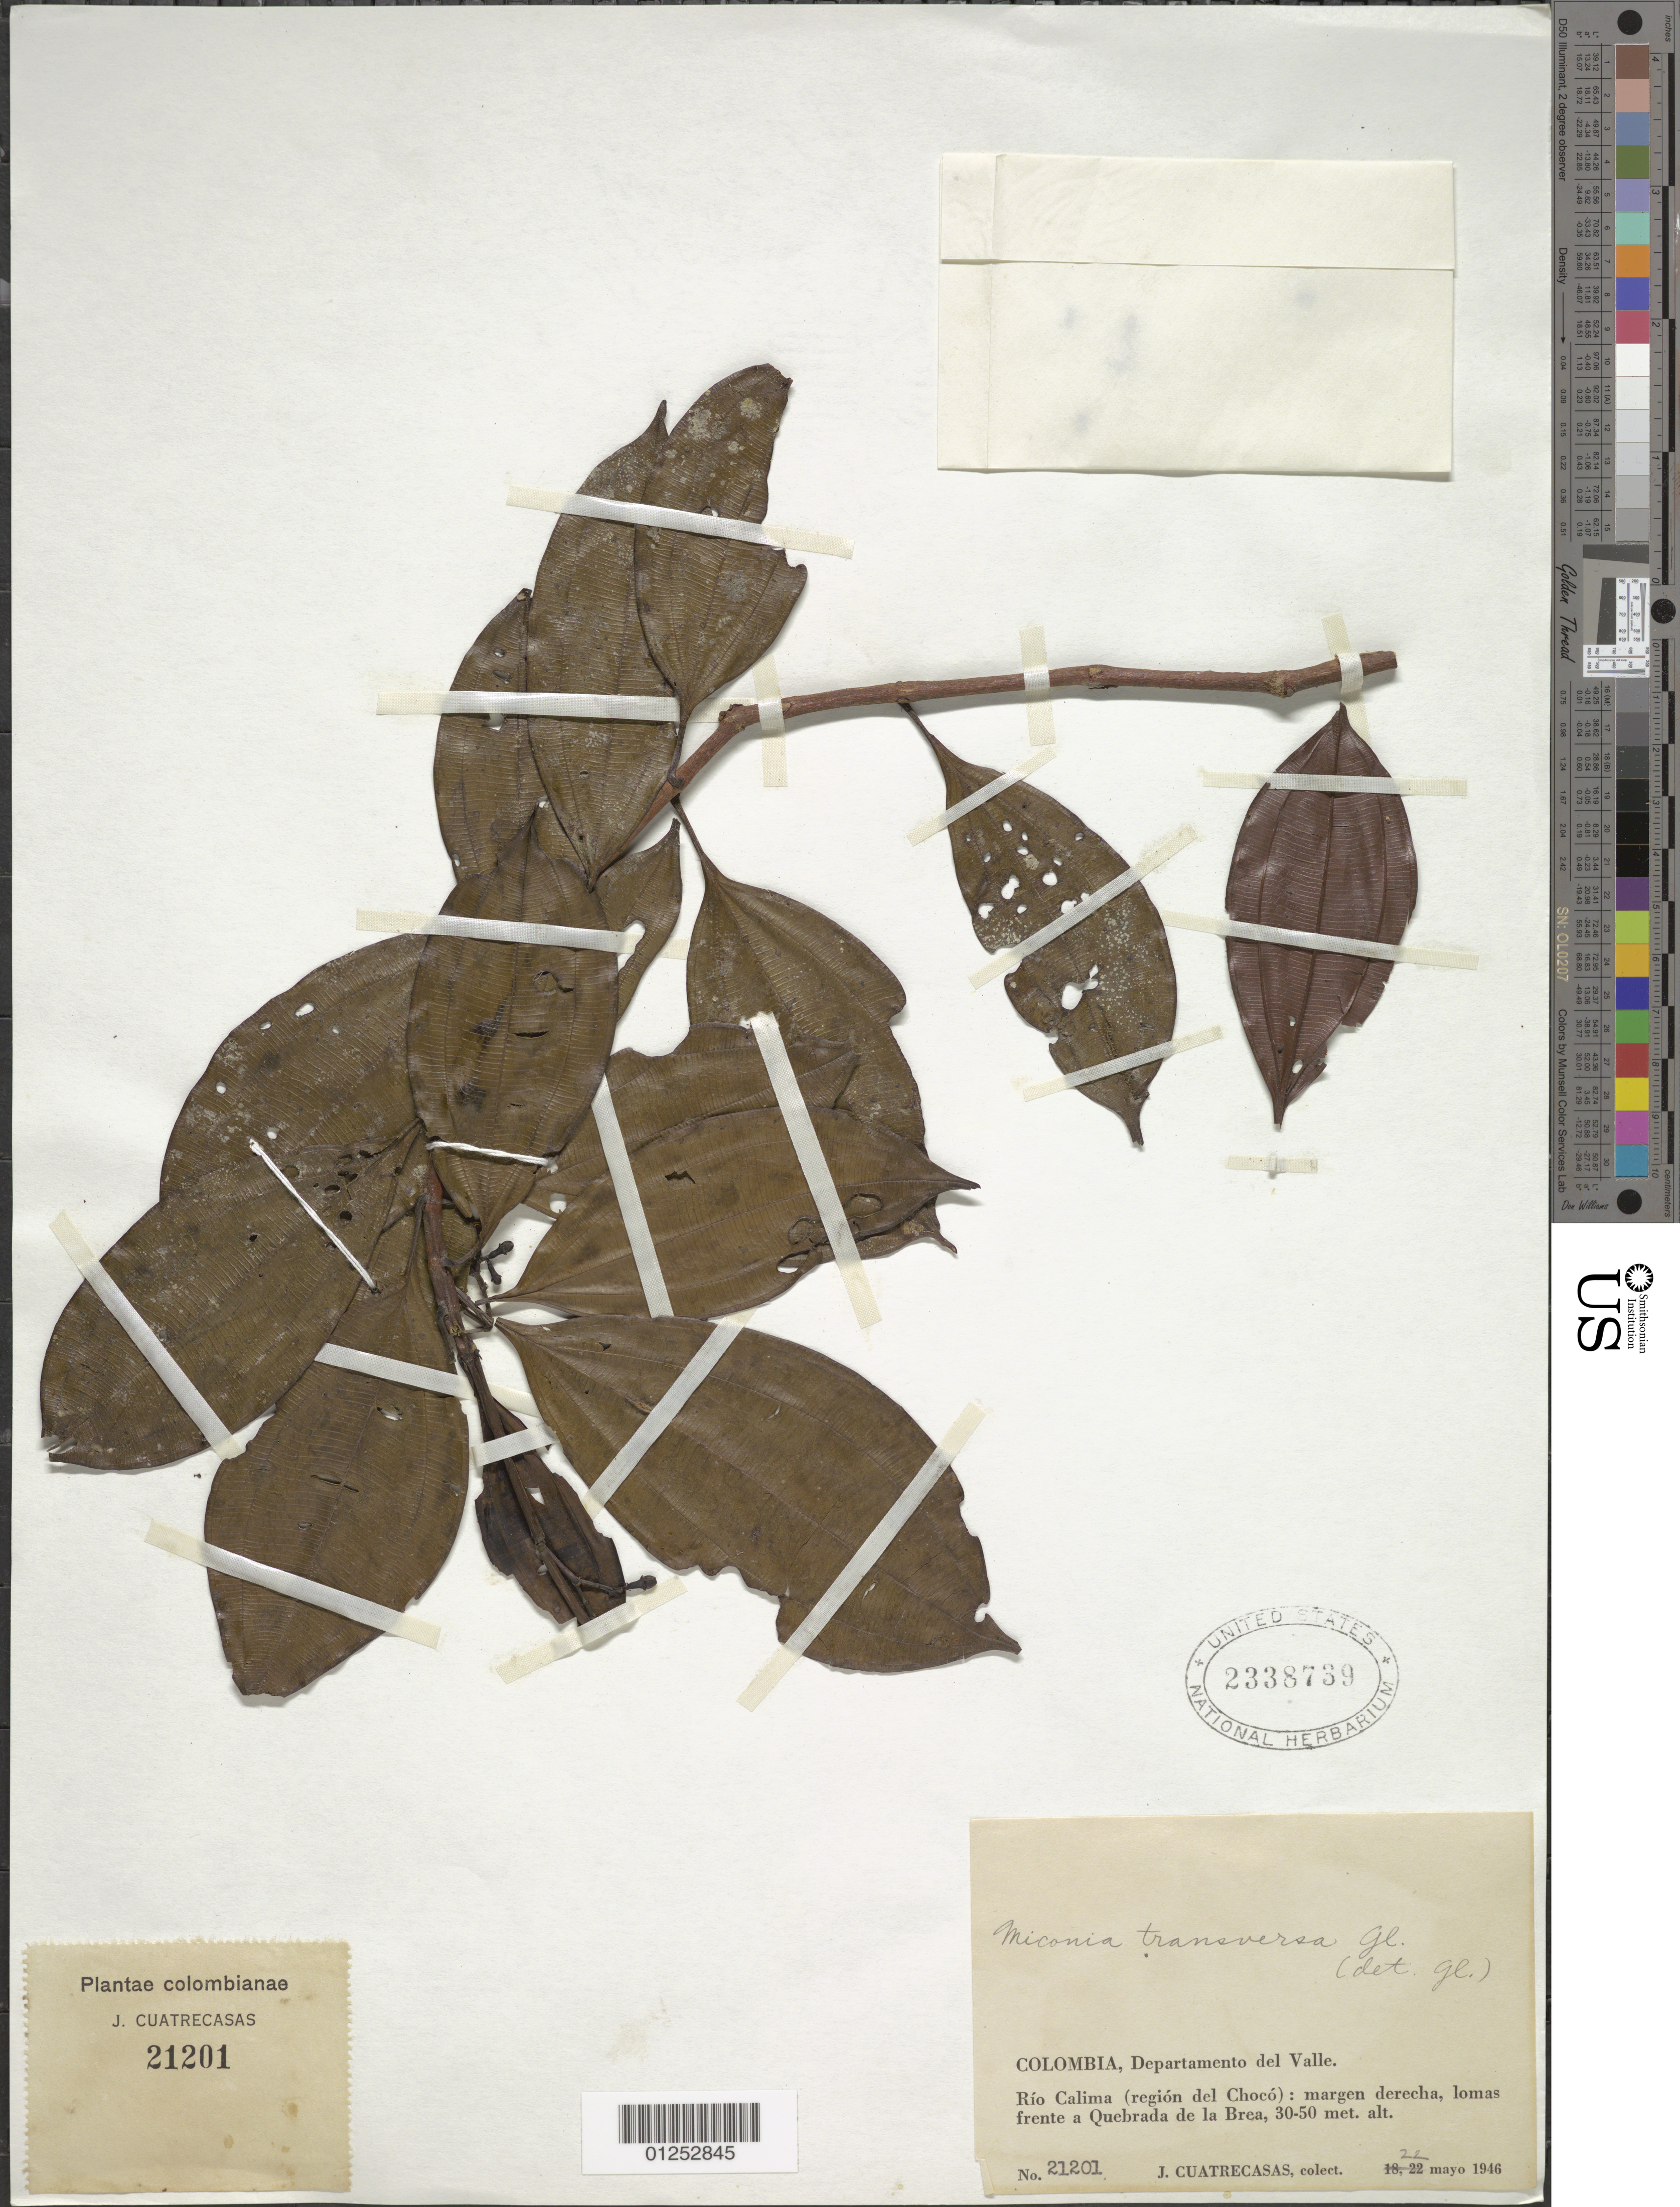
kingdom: Plantae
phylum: Tracheophyta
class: Magnoliopsida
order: Myrtales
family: Melastomataceae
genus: Miconia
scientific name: Miconia transversa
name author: Gleason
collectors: J. Cuatrecasas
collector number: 21201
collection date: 1946-05-22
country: Colombia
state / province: Valle del Cauca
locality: Río Calima (región de Chocó): margen derecha, lomas frente a Quebrada de la Brea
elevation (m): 30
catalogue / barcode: US 2338739